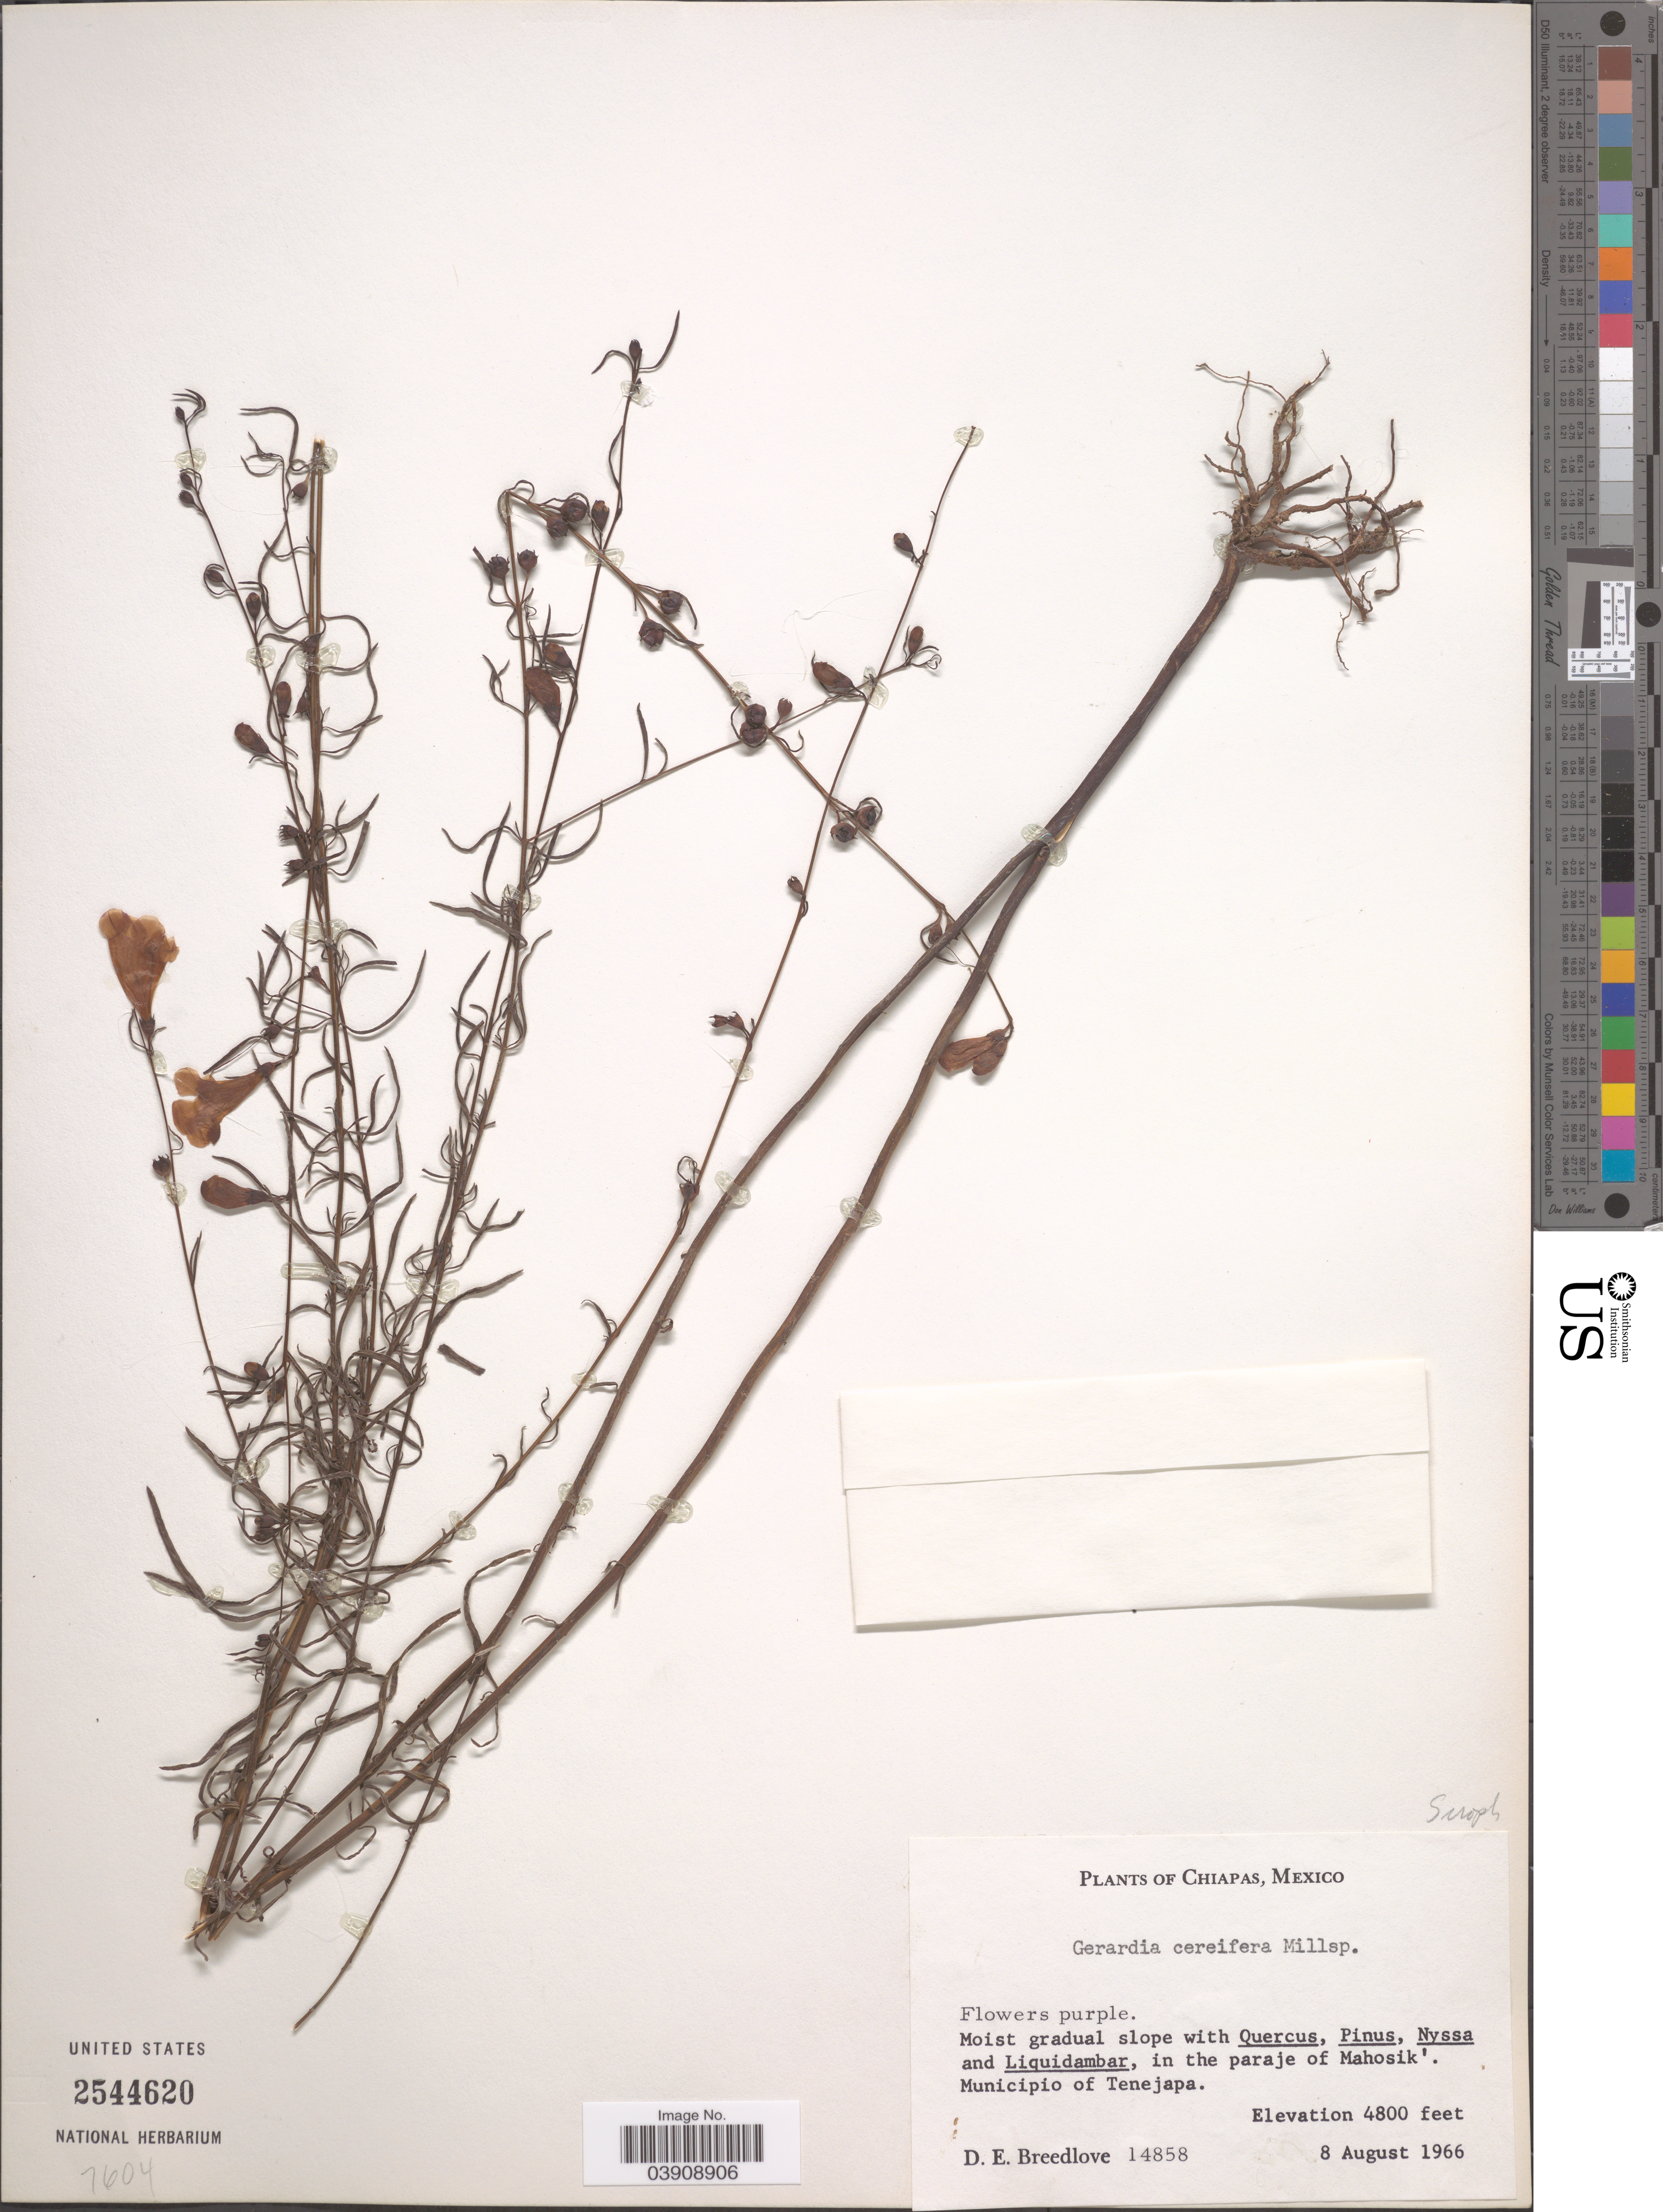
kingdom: Plantae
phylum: Tracheophyta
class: Magnoliopsida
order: Lamiales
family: Orobanchaceae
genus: Agalinis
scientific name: Agalinis maritima var. grandiflora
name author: (Benth.) Pennell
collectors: D. E. Breedlove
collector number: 14858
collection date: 1966-08-08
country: Mexico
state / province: Chiapas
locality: In the paraje of Mahosik'. Municipio of Tenejapa.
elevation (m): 1463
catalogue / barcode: US 2544620